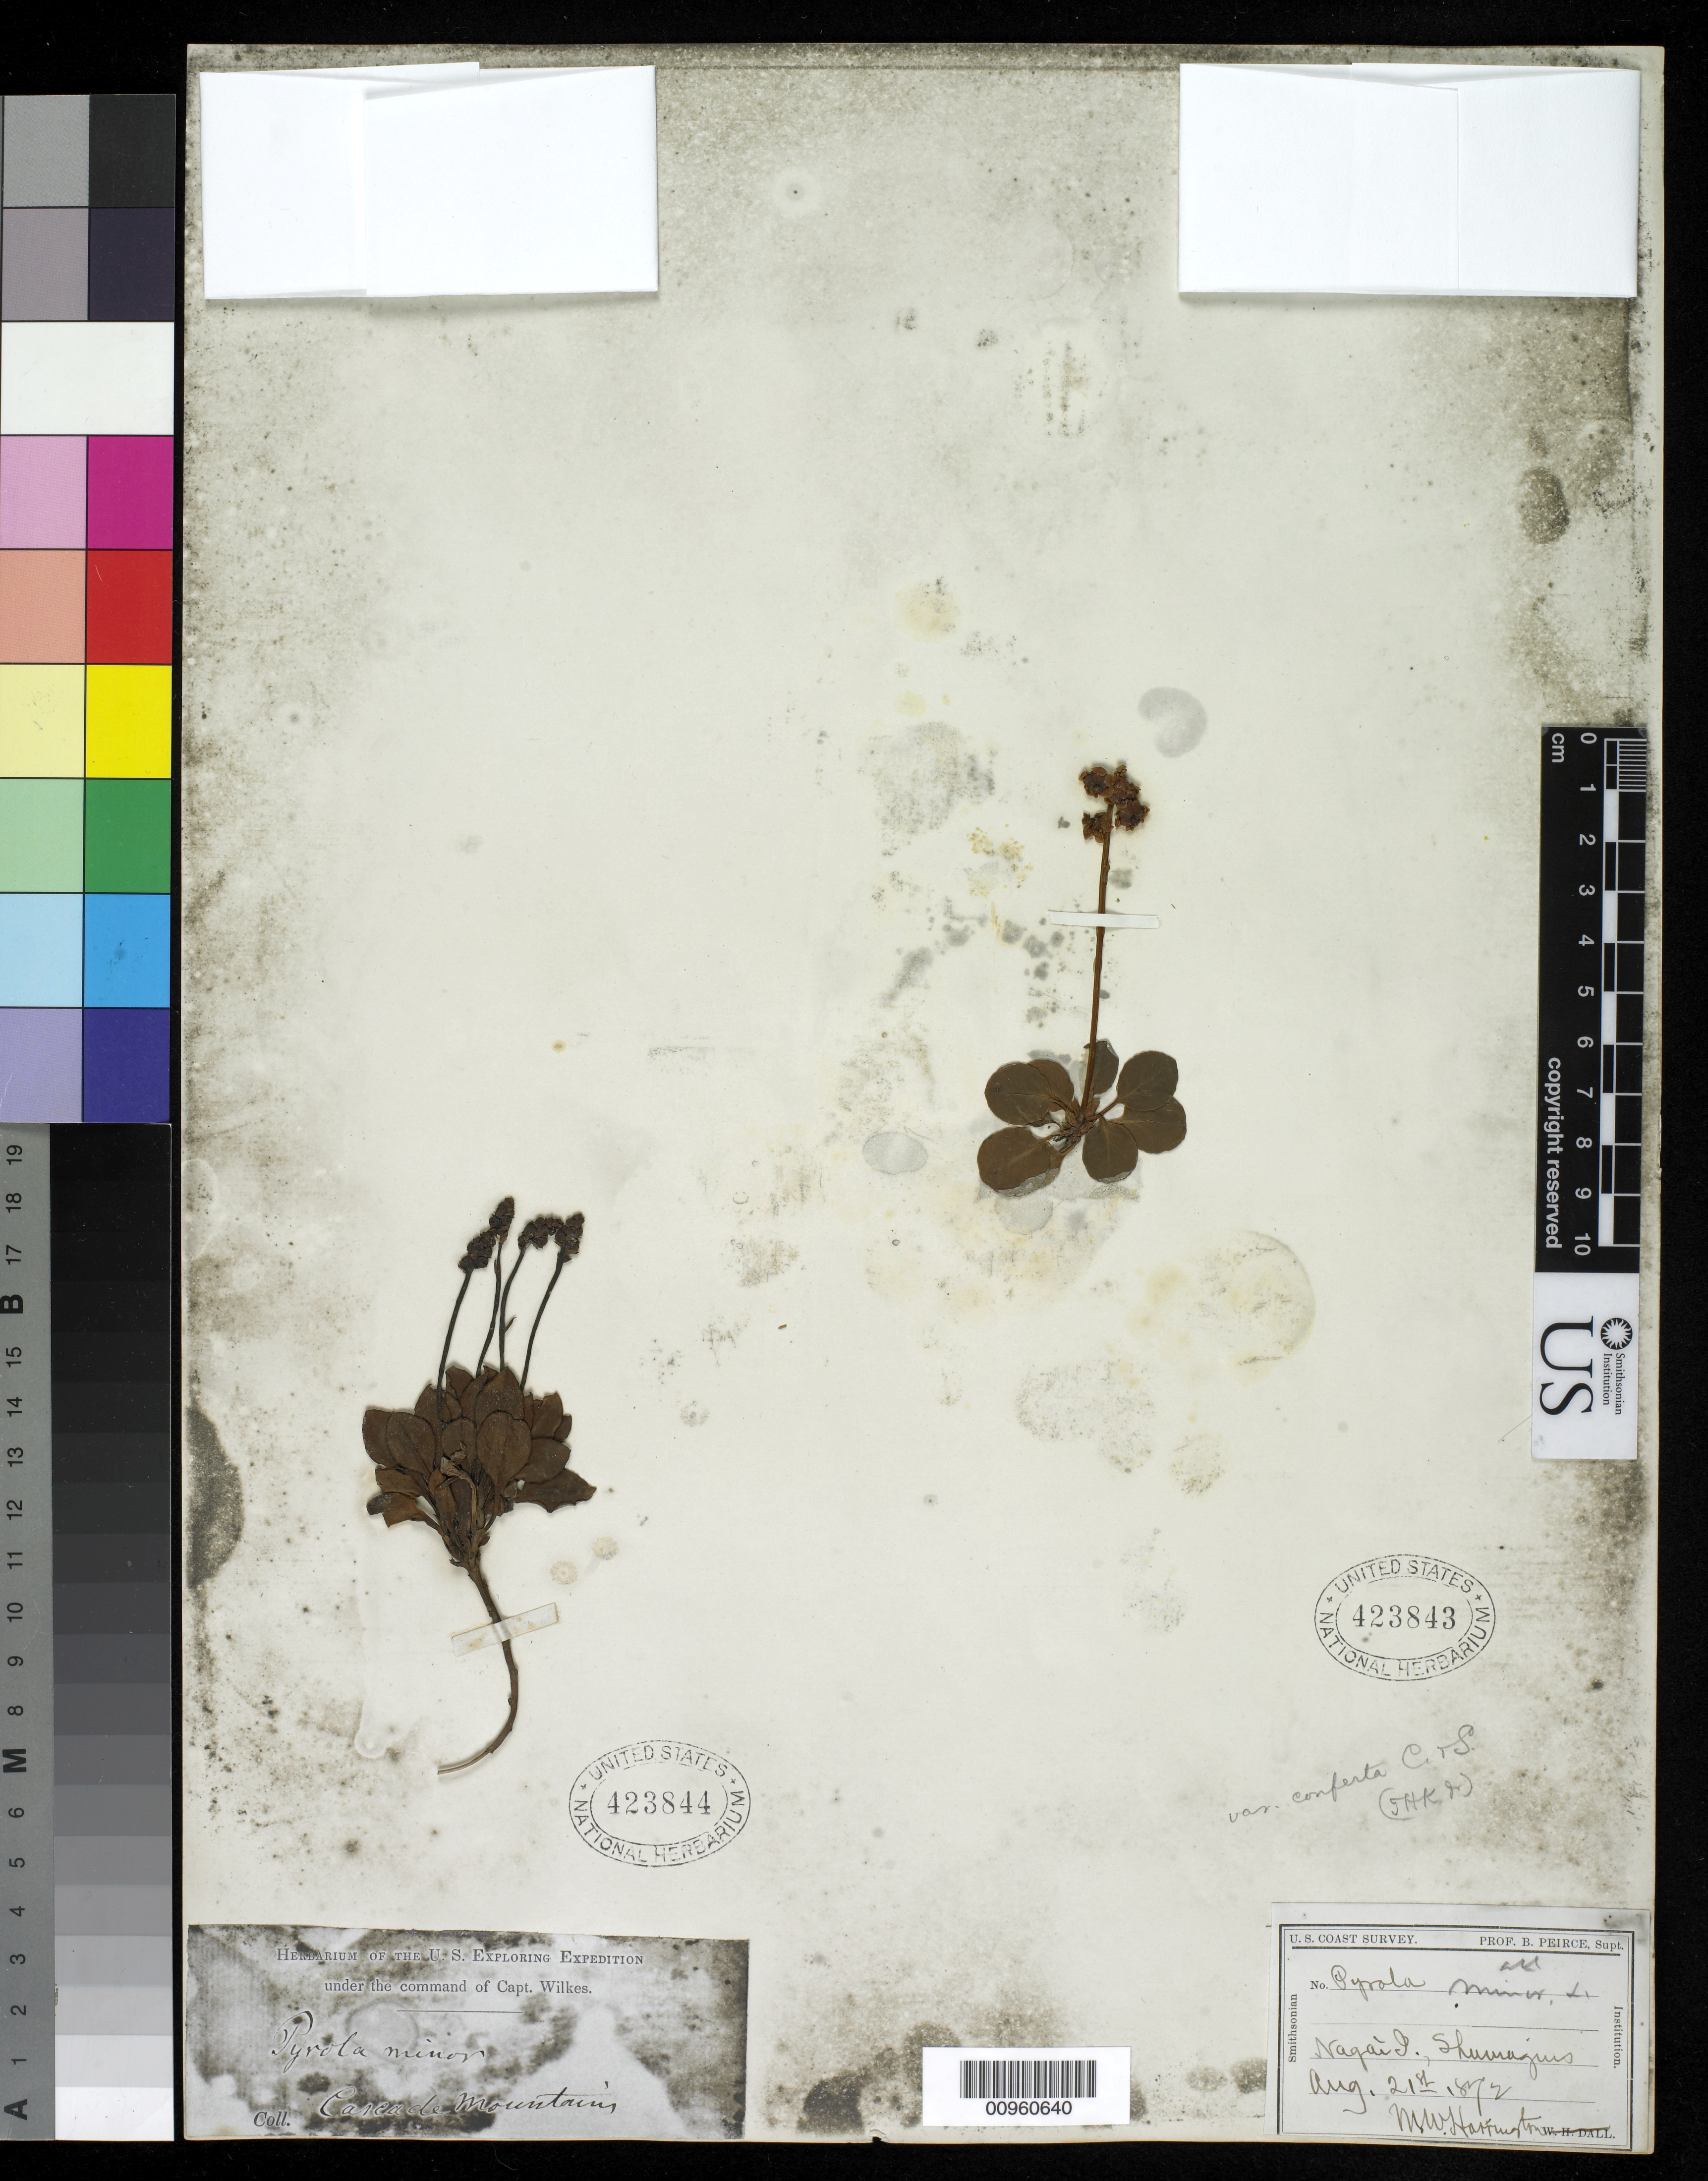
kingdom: Plantae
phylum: Tracheophyta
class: Magnoliopsida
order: Ericales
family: Ericaceae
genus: Pyrola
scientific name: Pyrola minor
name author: L.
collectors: Wilkes Explor. Exped.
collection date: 1838/1842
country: United States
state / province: Washington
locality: Cascade Mountains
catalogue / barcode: US 423844